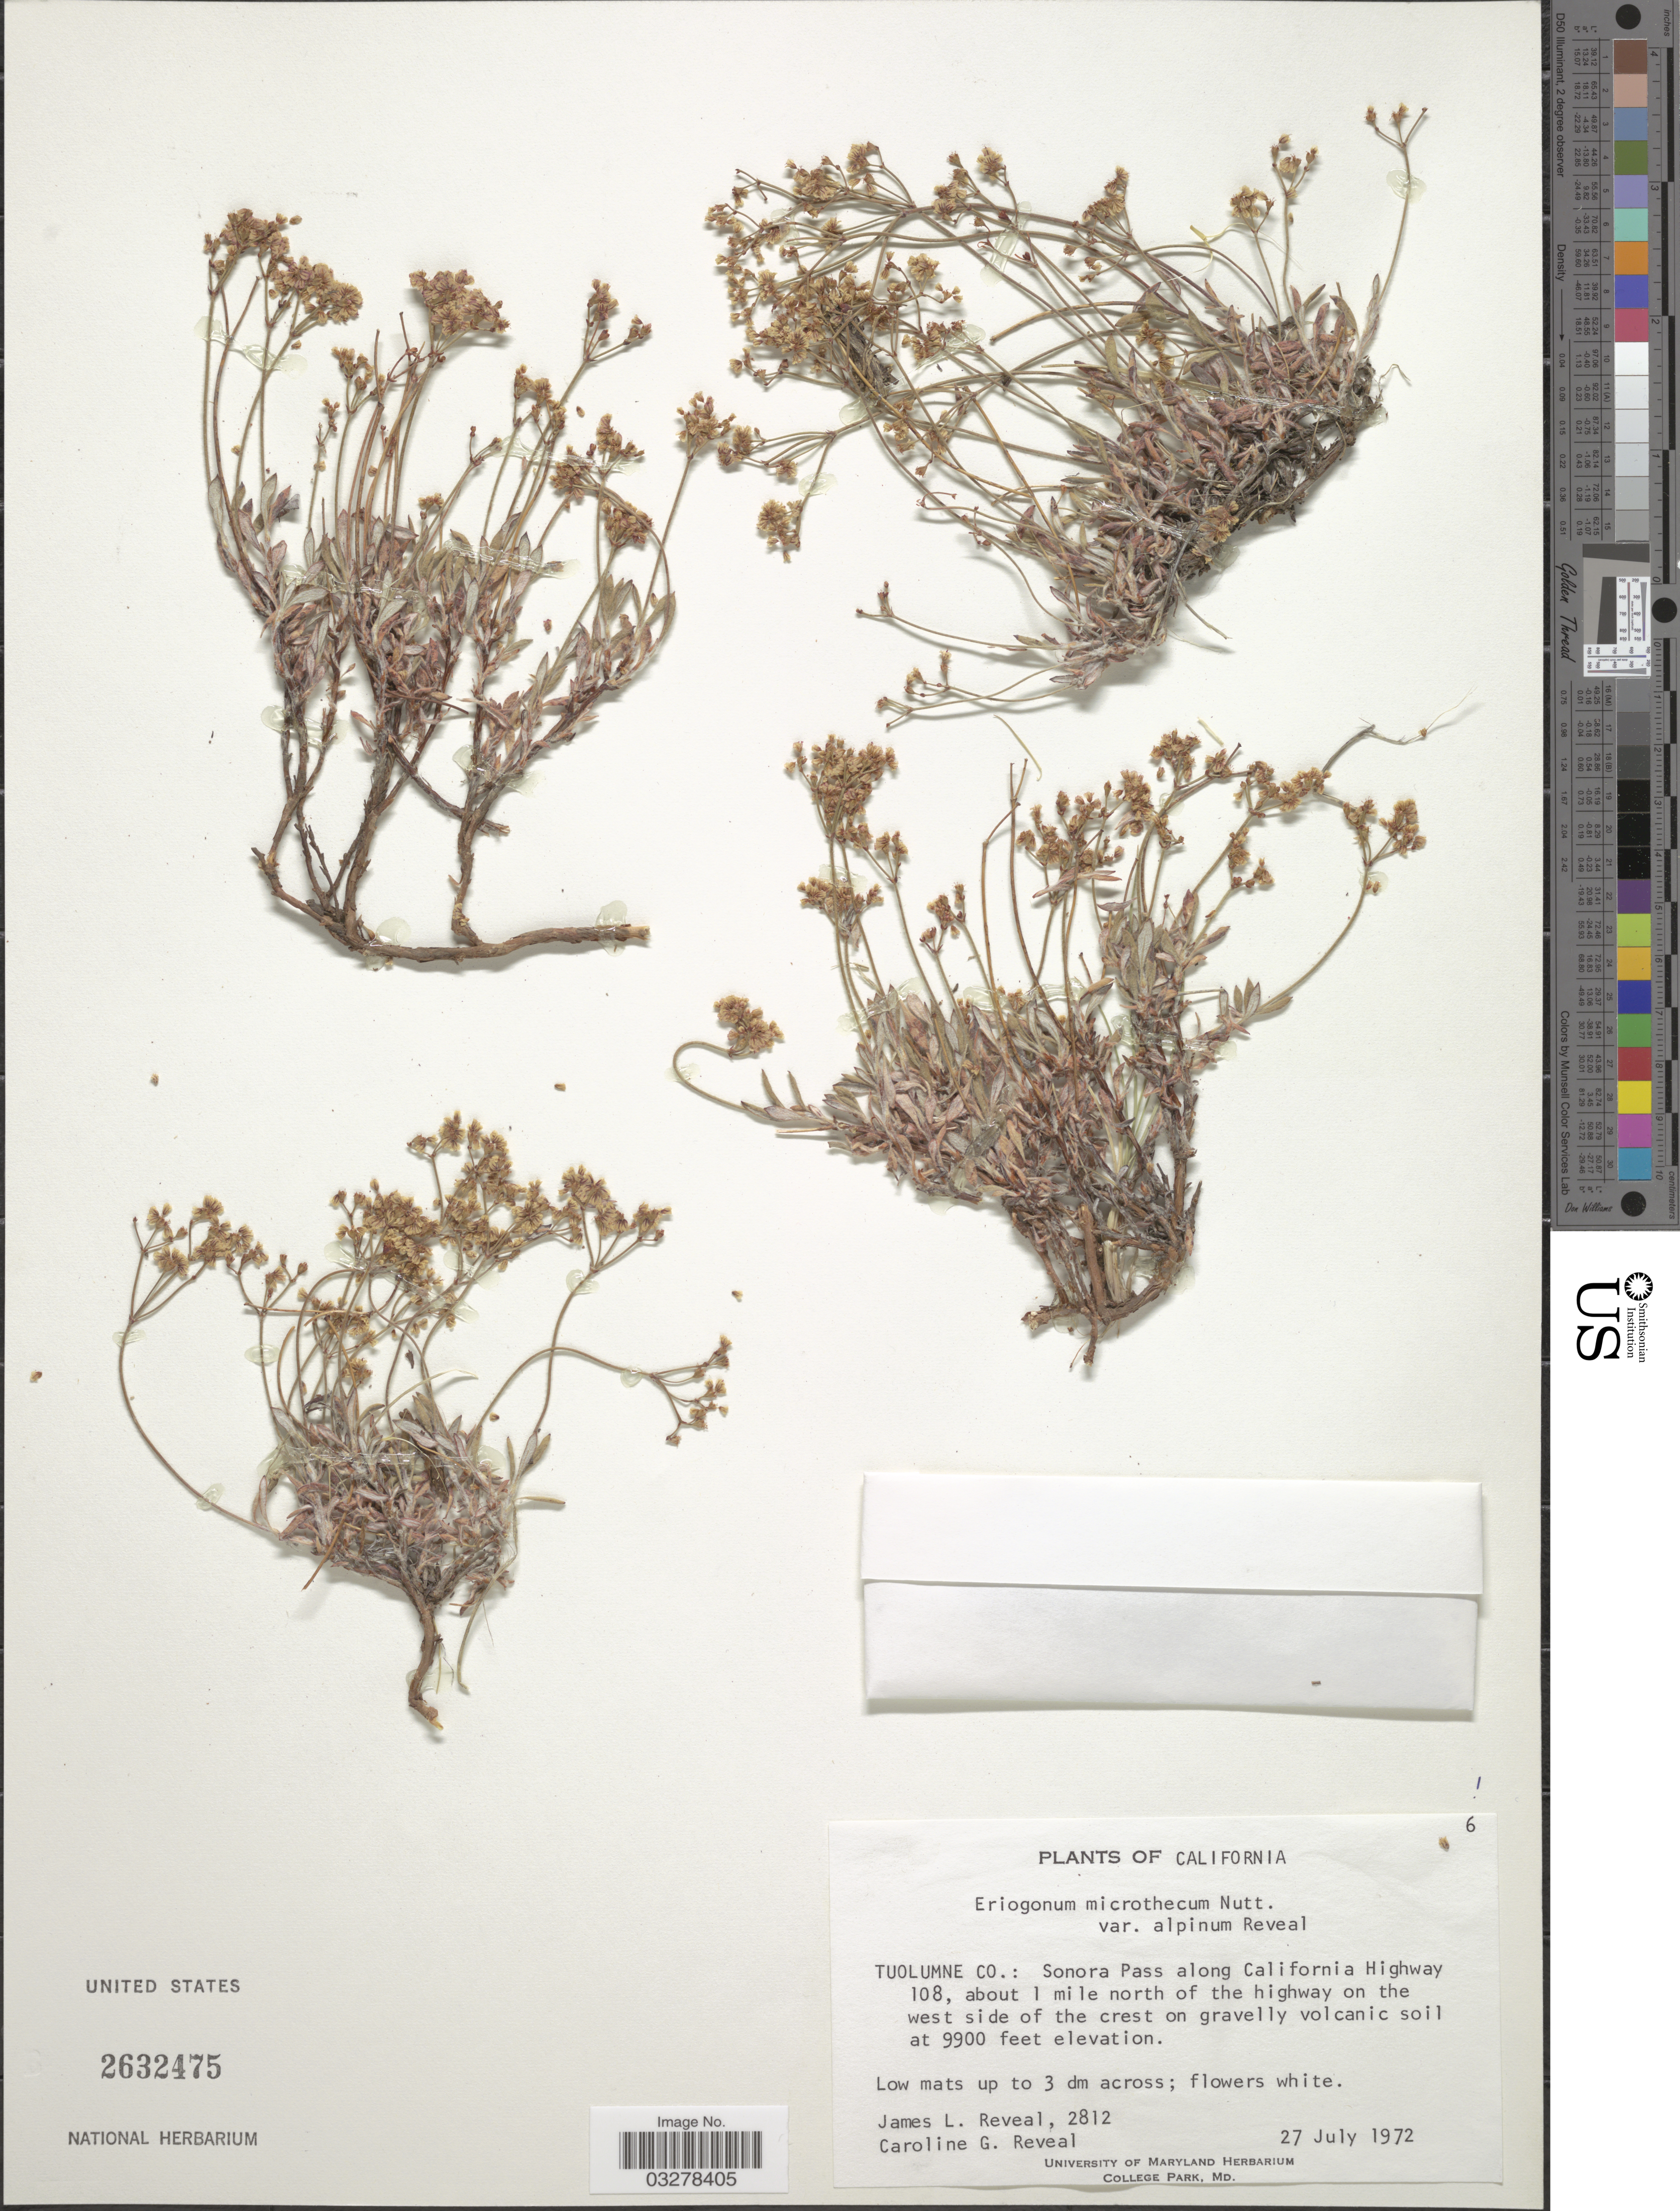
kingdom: Plantae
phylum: Tracheophyta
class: Magnoliopsida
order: Caryophyllales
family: Polygonaceae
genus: Eriogonum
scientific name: Eriogonum microtheca var. alpinum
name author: Reveal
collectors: J. L. Reveal & C. G. Reveal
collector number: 2812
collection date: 1972-07-27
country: United States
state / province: California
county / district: Tuolumne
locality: Tuolumne Co.: Sonora Pass along California Highway 108, about 1 mile north of the highway on the west side of the crest.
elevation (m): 3018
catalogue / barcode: US 2632475